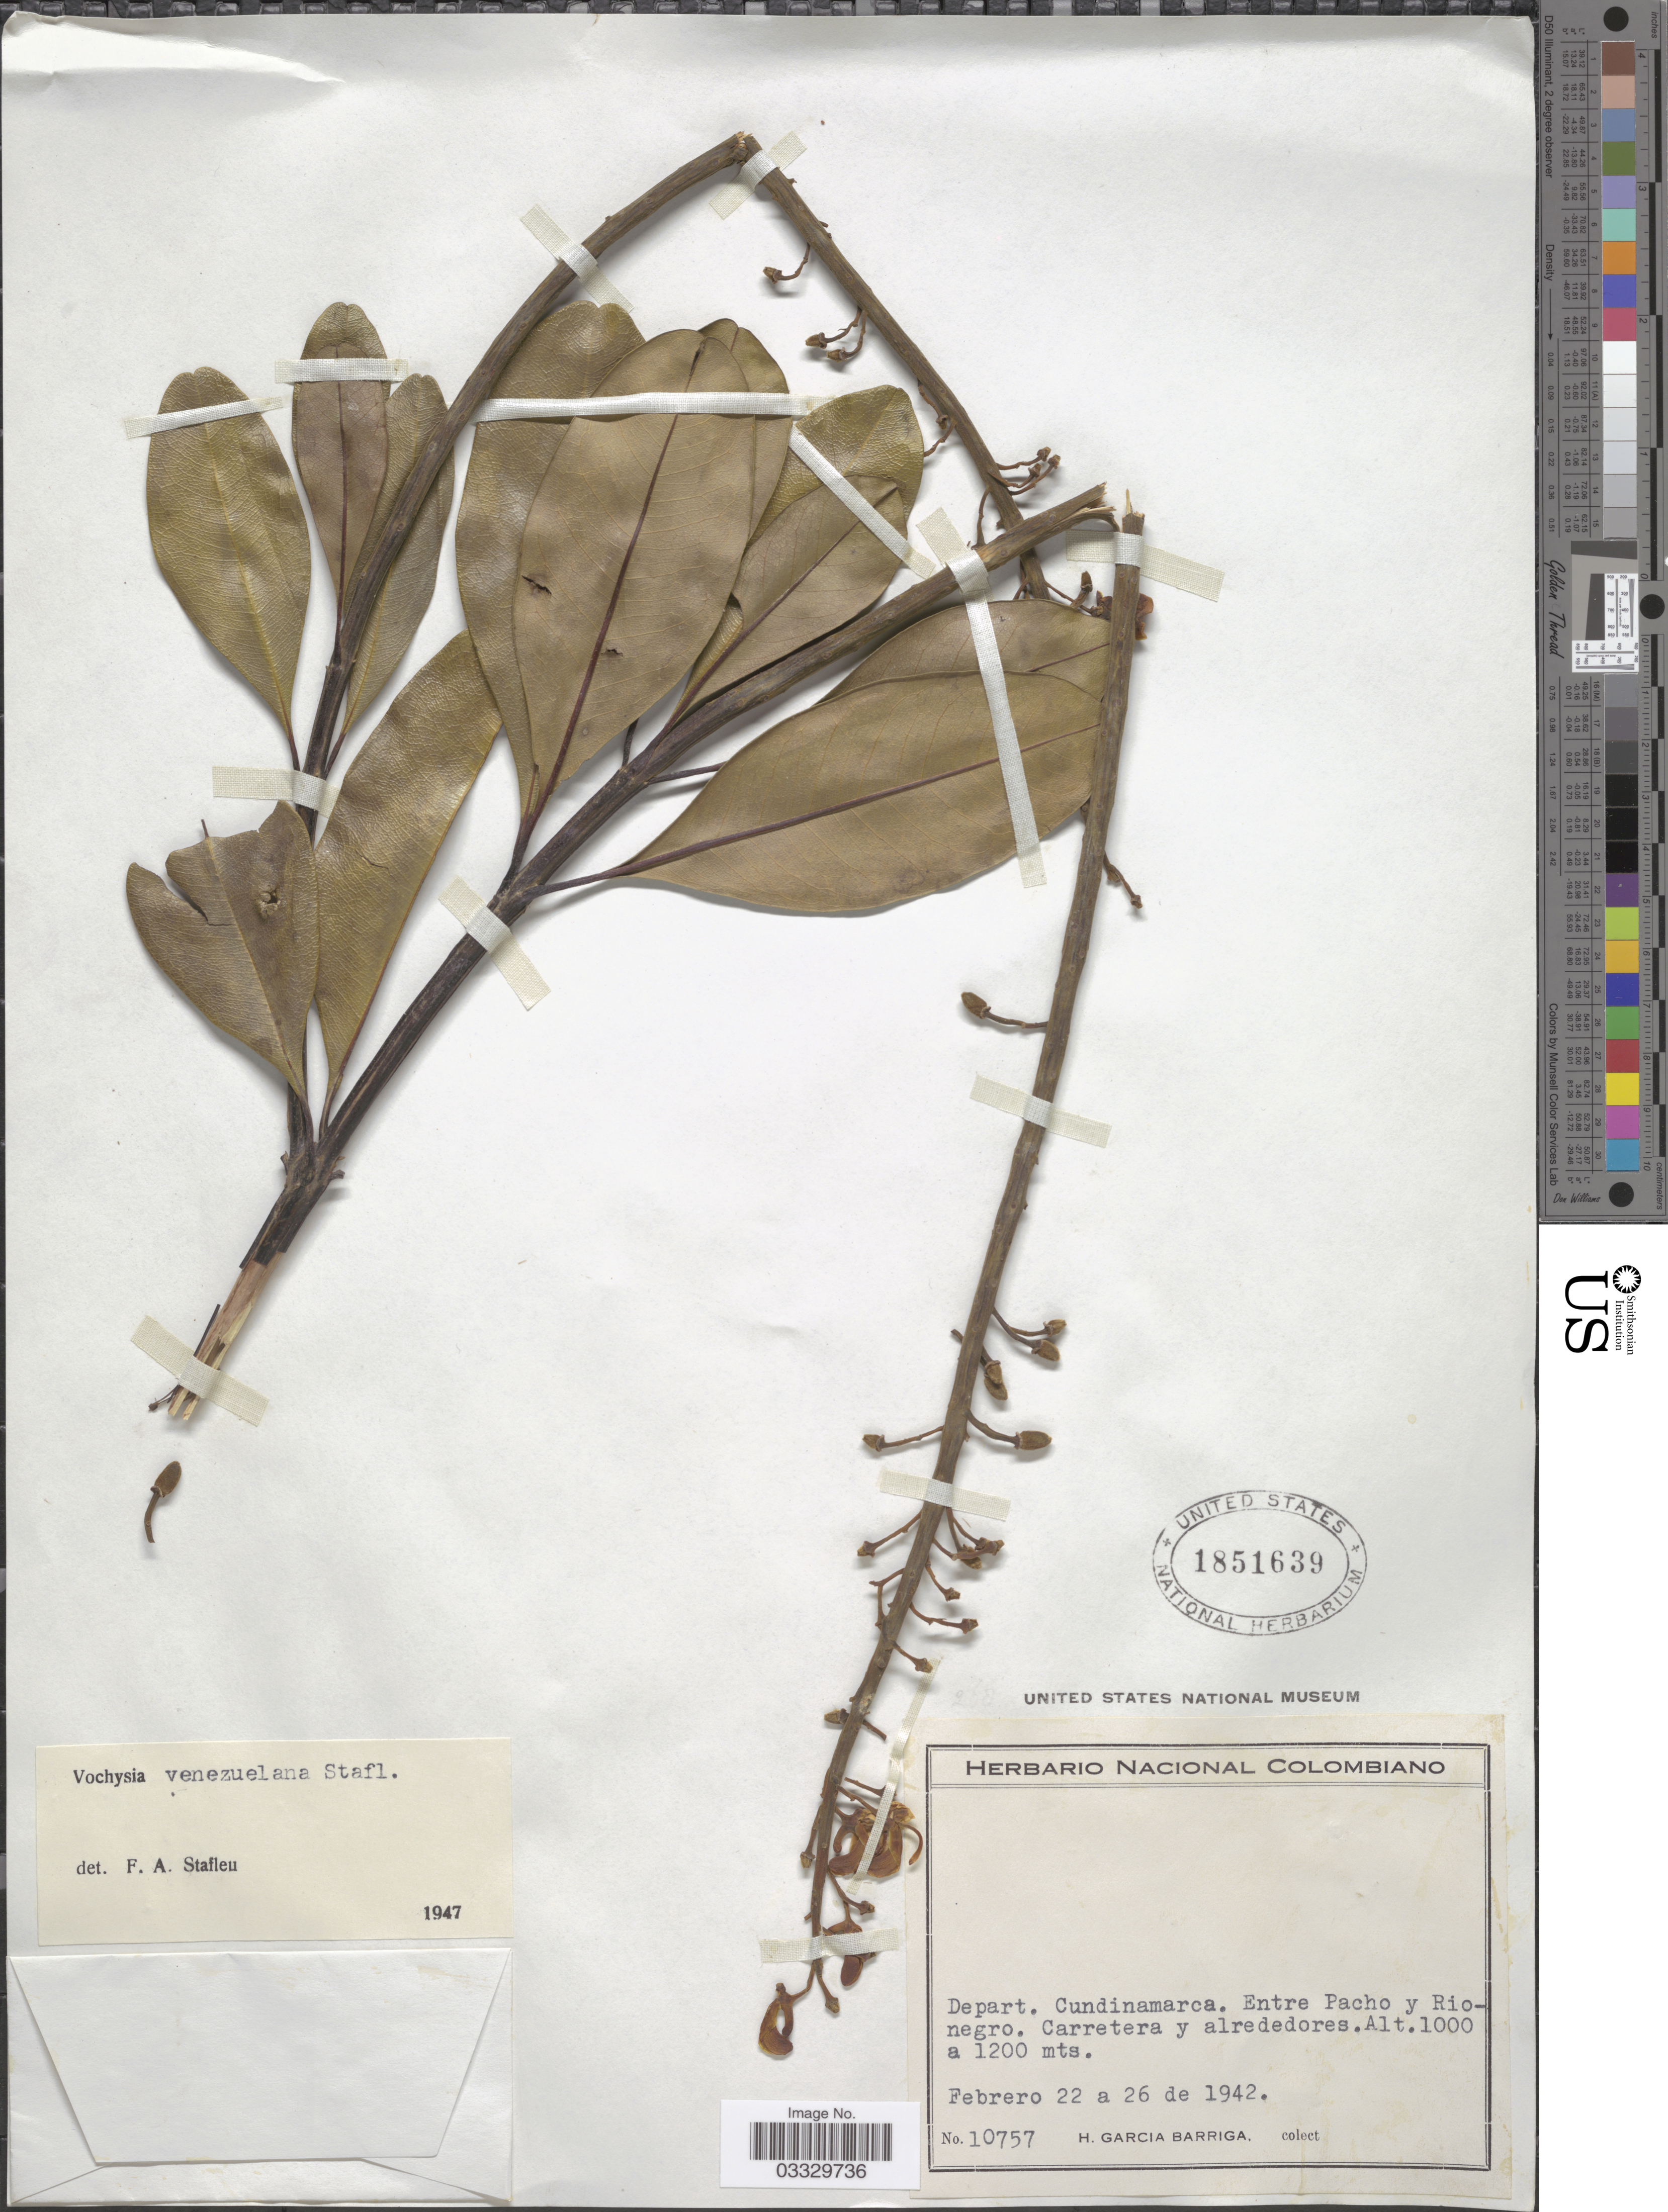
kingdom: Plantae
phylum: Tracheophyta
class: Magnoliopsida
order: Myrtales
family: Vochysiaceae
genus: Vochysia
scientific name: Vochysia venezuelana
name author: Stafleu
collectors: H. García Barriga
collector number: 10757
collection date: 1942-02-22/1942-02-26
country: Colombia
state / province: Cundinamarca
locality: Depart. Cundinamarca. Entre Pacho y Rio negro. Carretera y alrededores.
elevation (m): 1000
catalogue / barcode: US 1851639